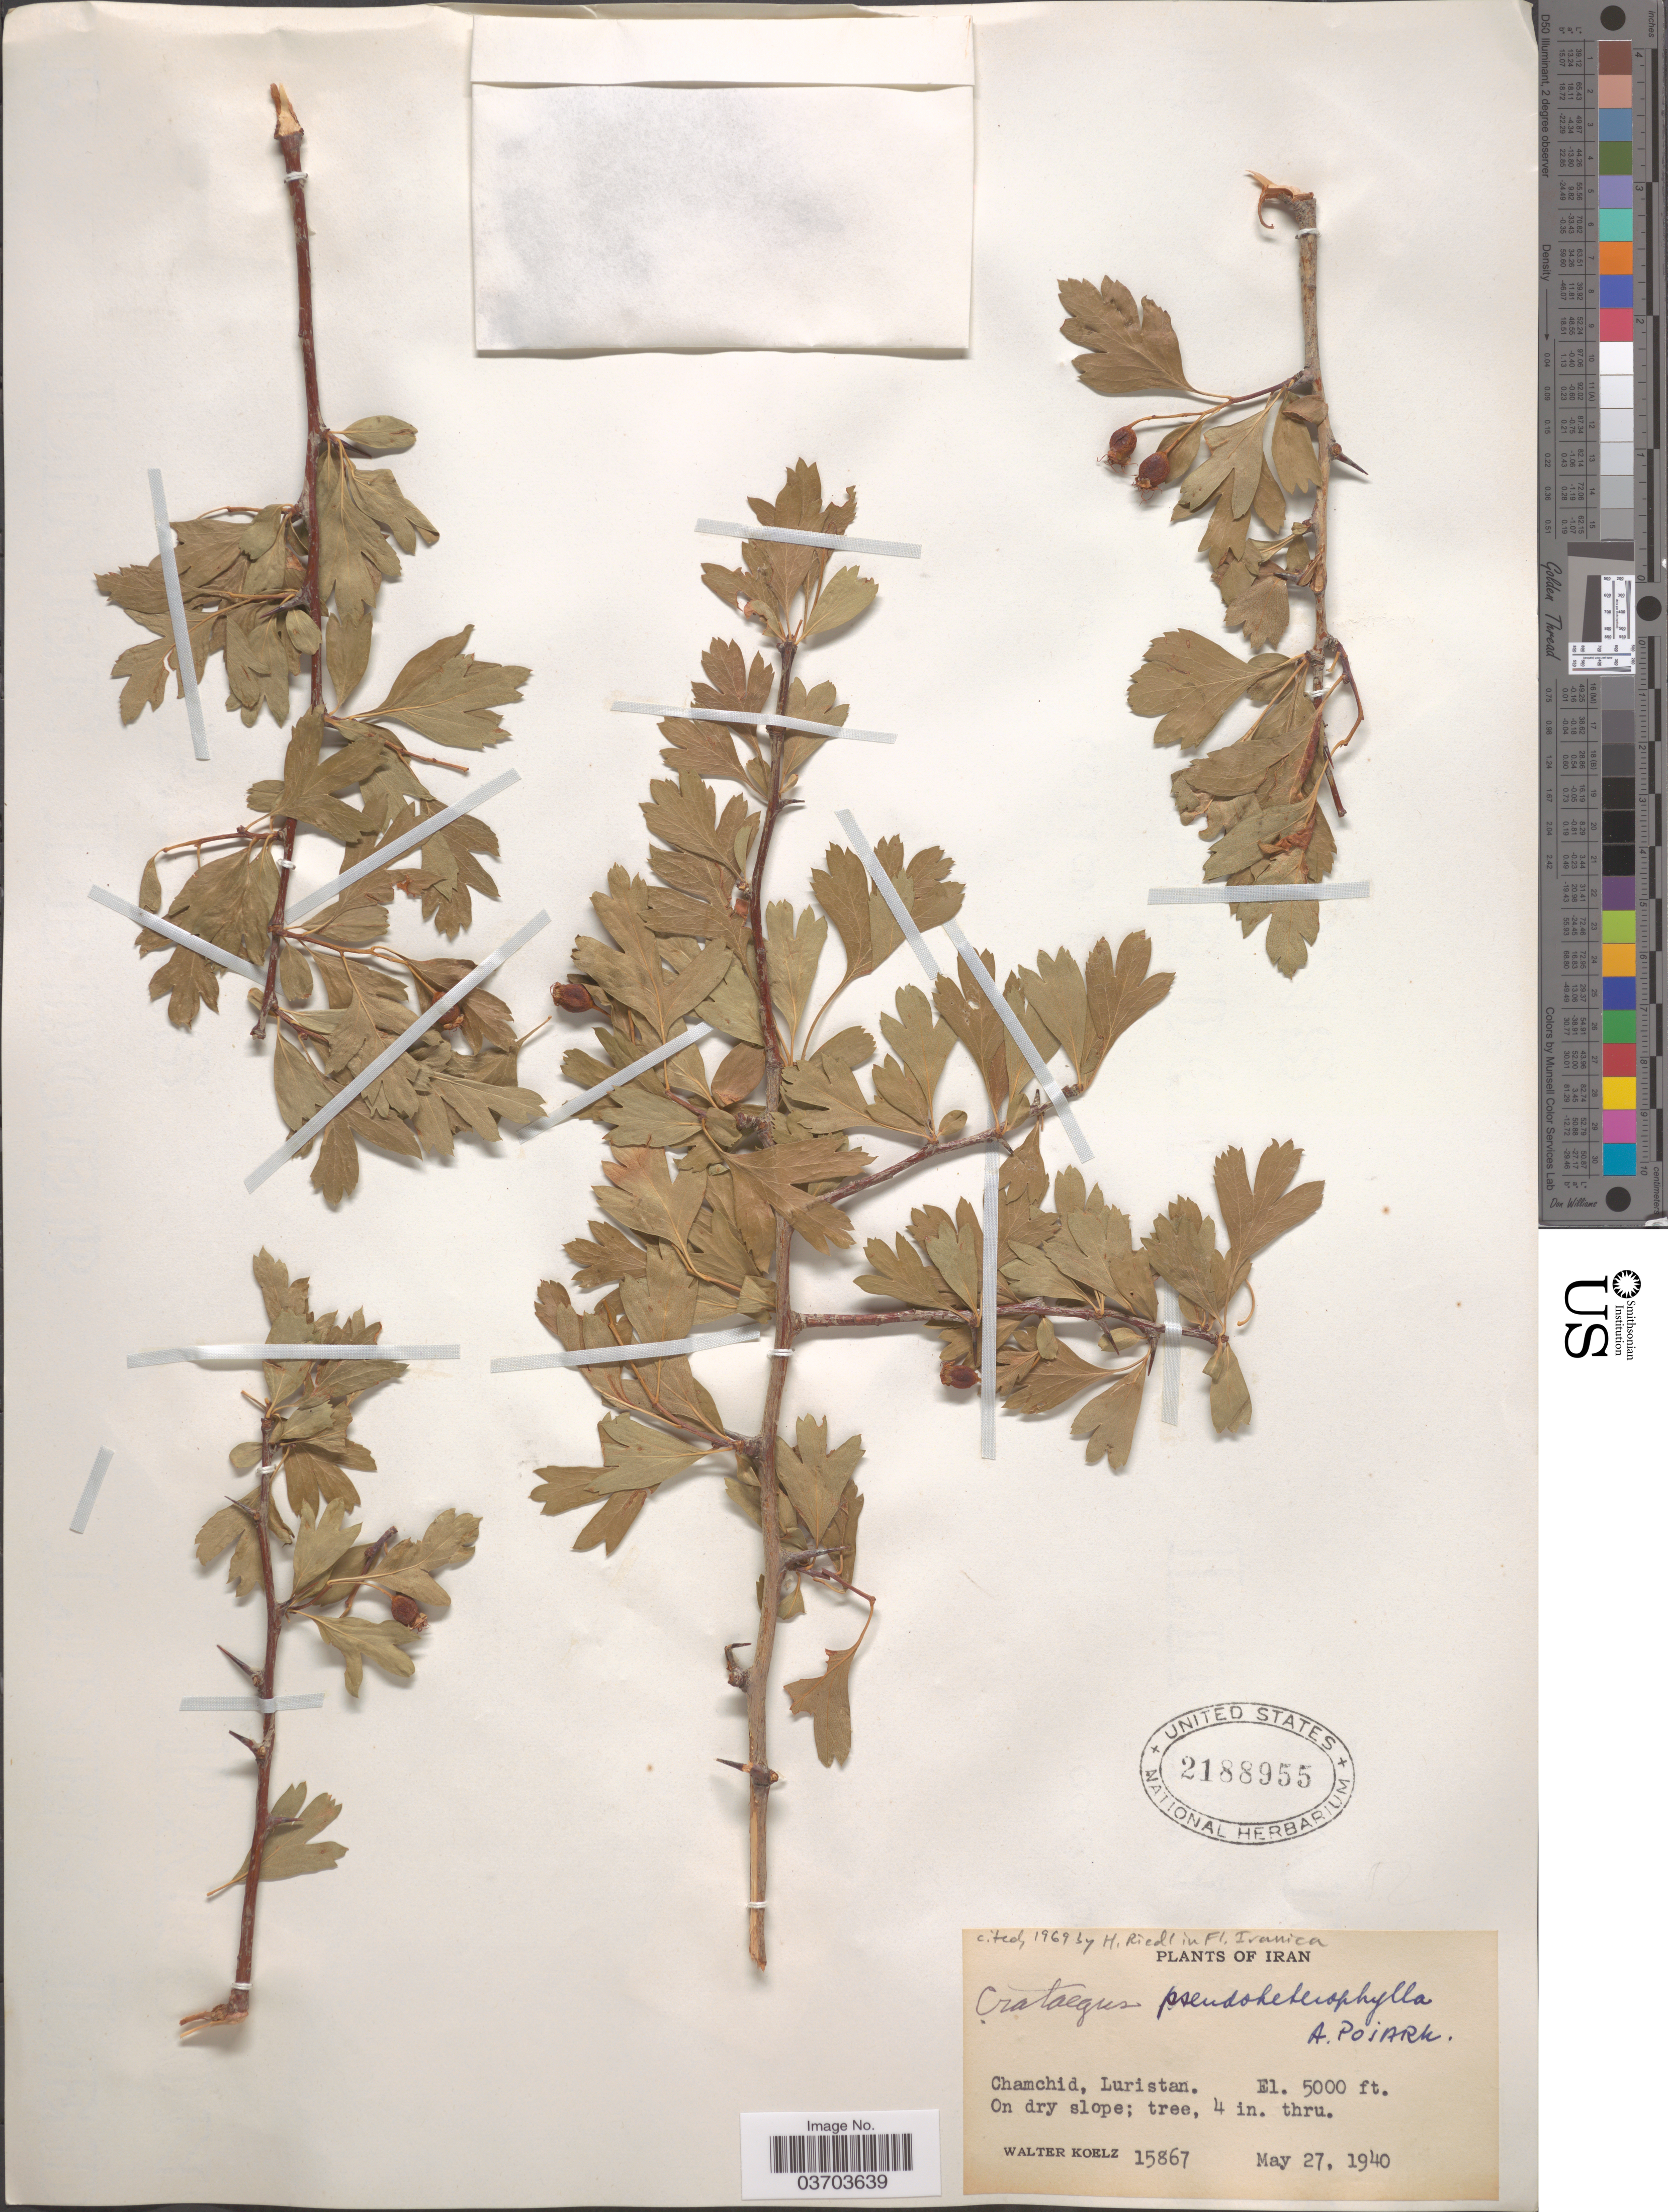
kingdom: Plantae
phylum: Tracheophyta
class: Magnoliopsida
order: Rosales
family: Rosaceae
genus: Crataegus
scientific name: Crataegus pseudoheterophylla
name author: Pojark.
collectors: W. N. Koelz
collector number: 15867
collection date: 1940-05-27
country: Iran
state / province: Lorestan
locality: Chamchid, Luristan.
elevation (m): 1524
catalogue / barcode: US 2188955